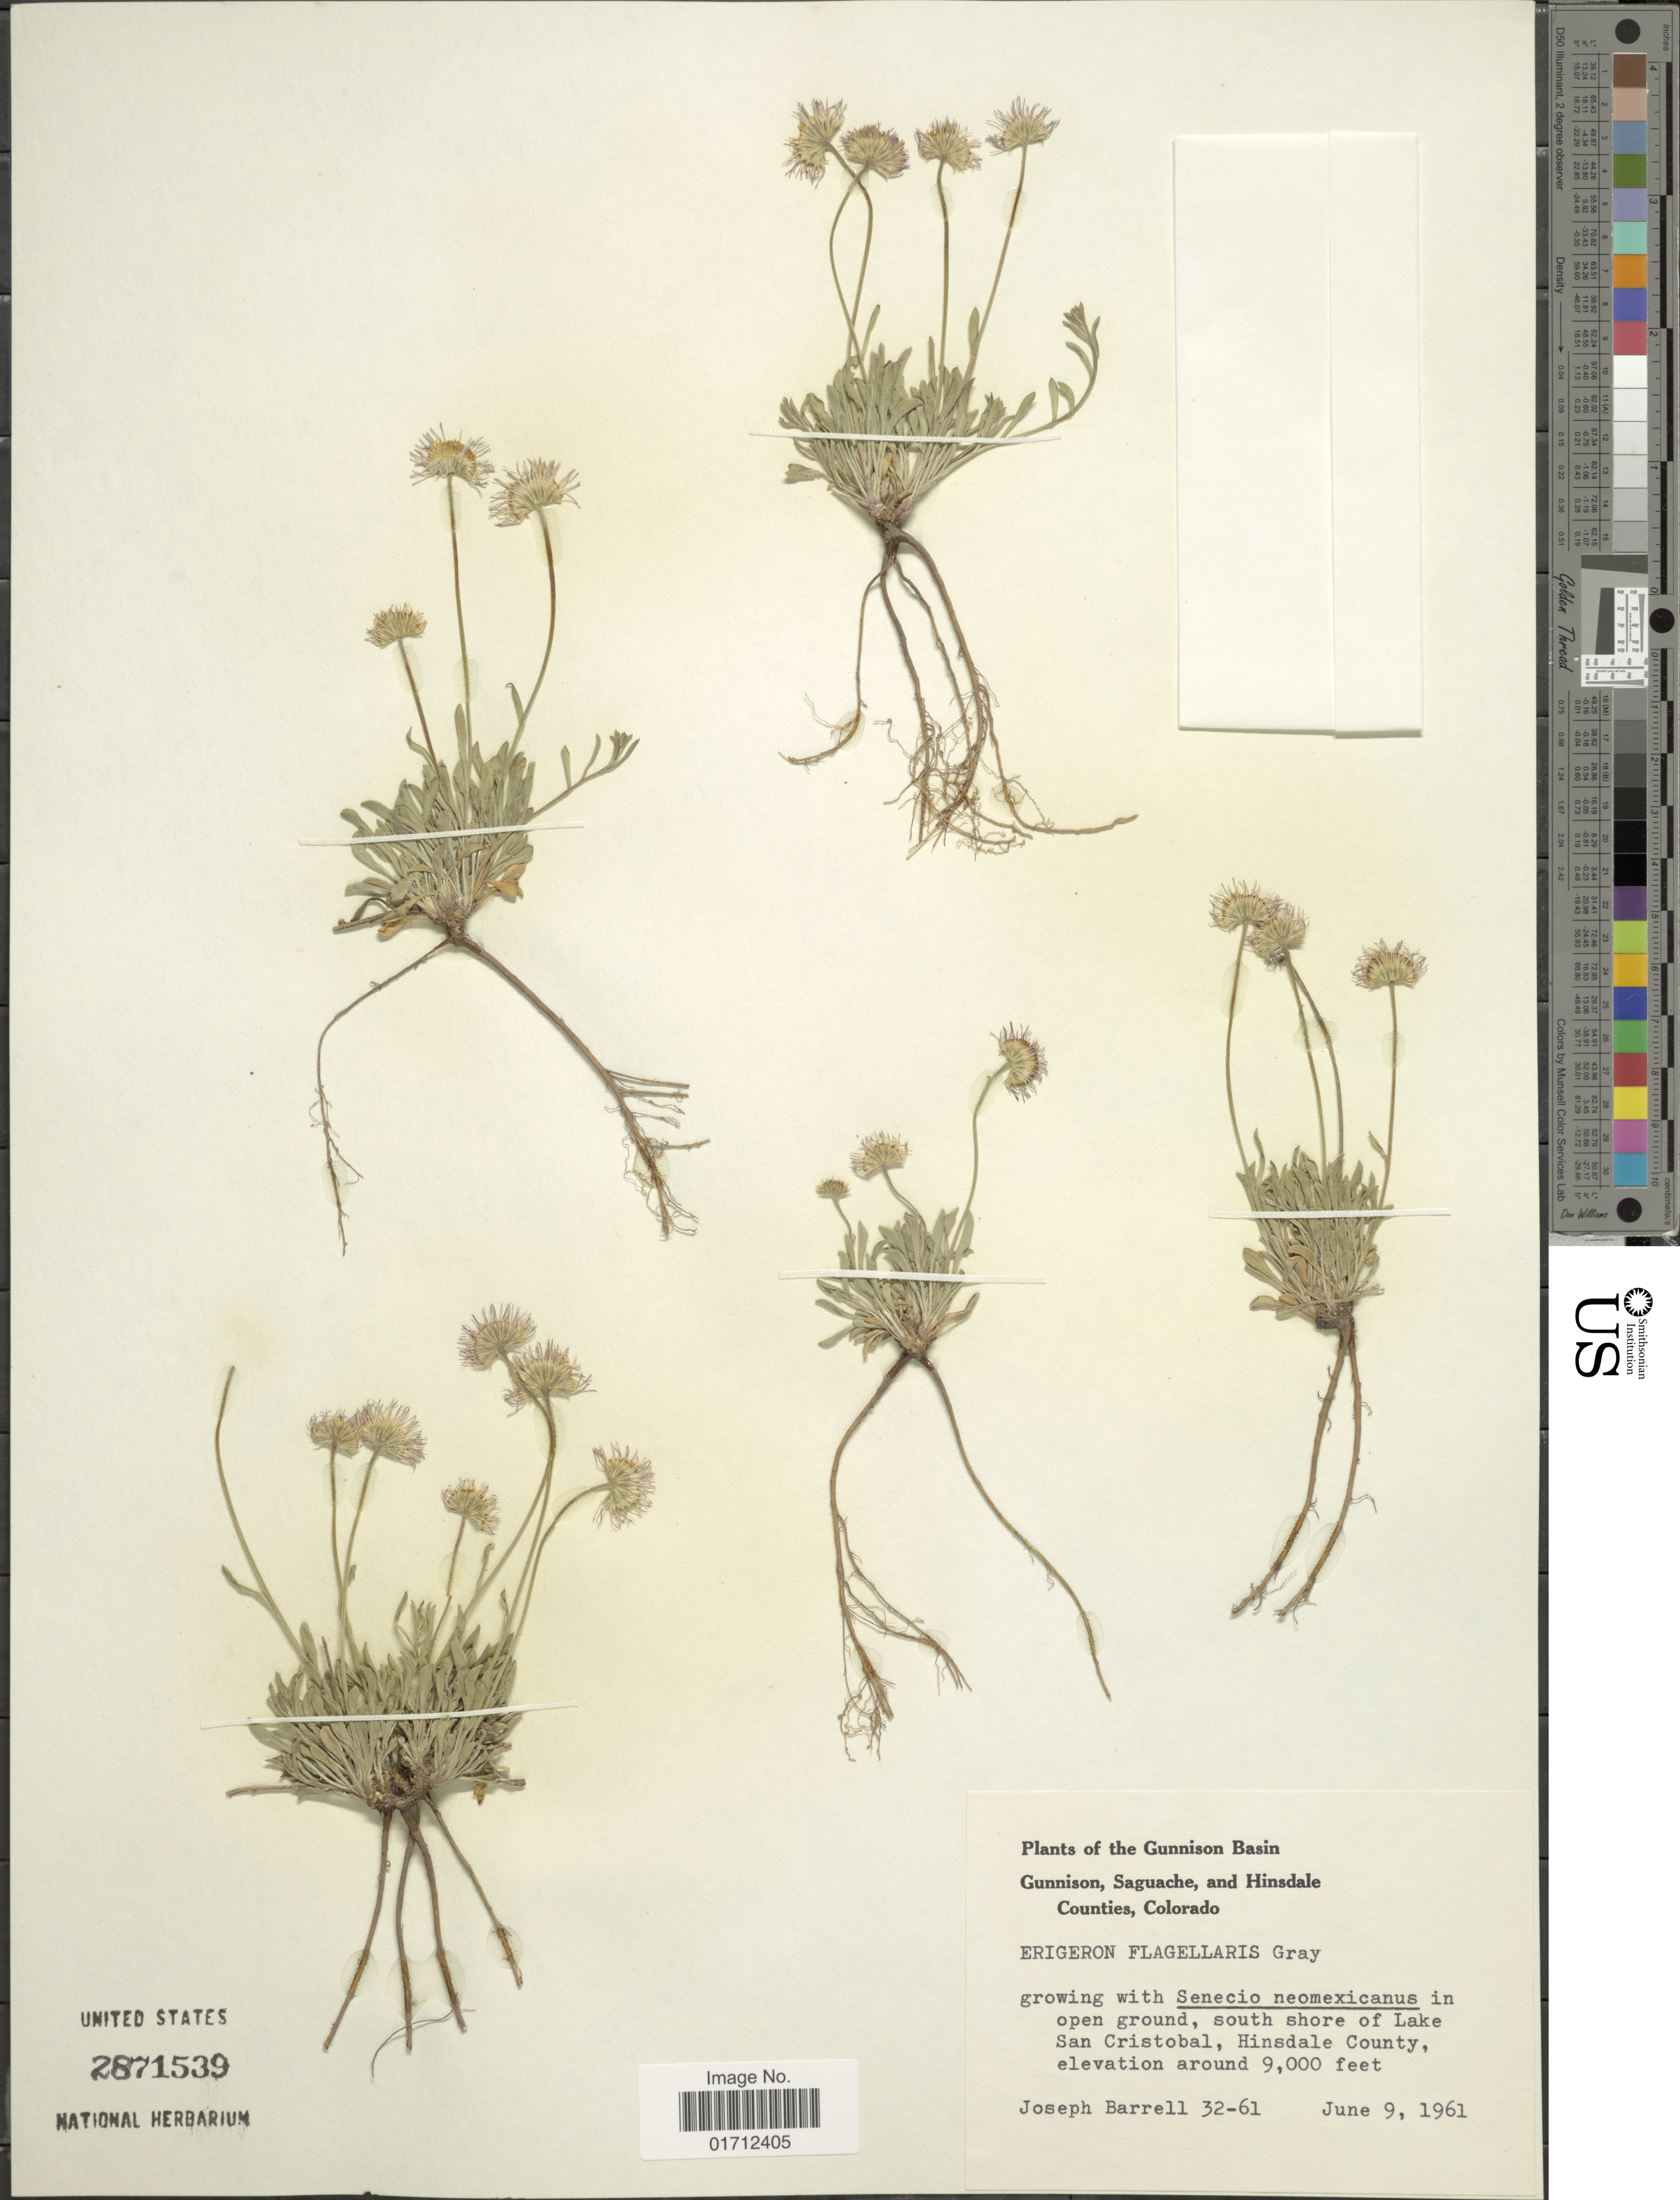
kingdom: Plantae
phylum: Tracheophyta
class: Magnoliopsida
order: Asterales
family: Asteraceae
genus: Erigeron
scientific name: Erigeron flagellaris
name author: A. Gray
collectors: J. Barrell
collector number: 32-61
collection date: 1961-06-09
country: United States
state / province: Colorado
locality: The Gunnison Basin Gunnison, Saguache, and Hinsdale Counties, south shore of Lake San Cristobal, Hinsdale County.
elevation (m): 2743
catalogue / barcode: US 2871539